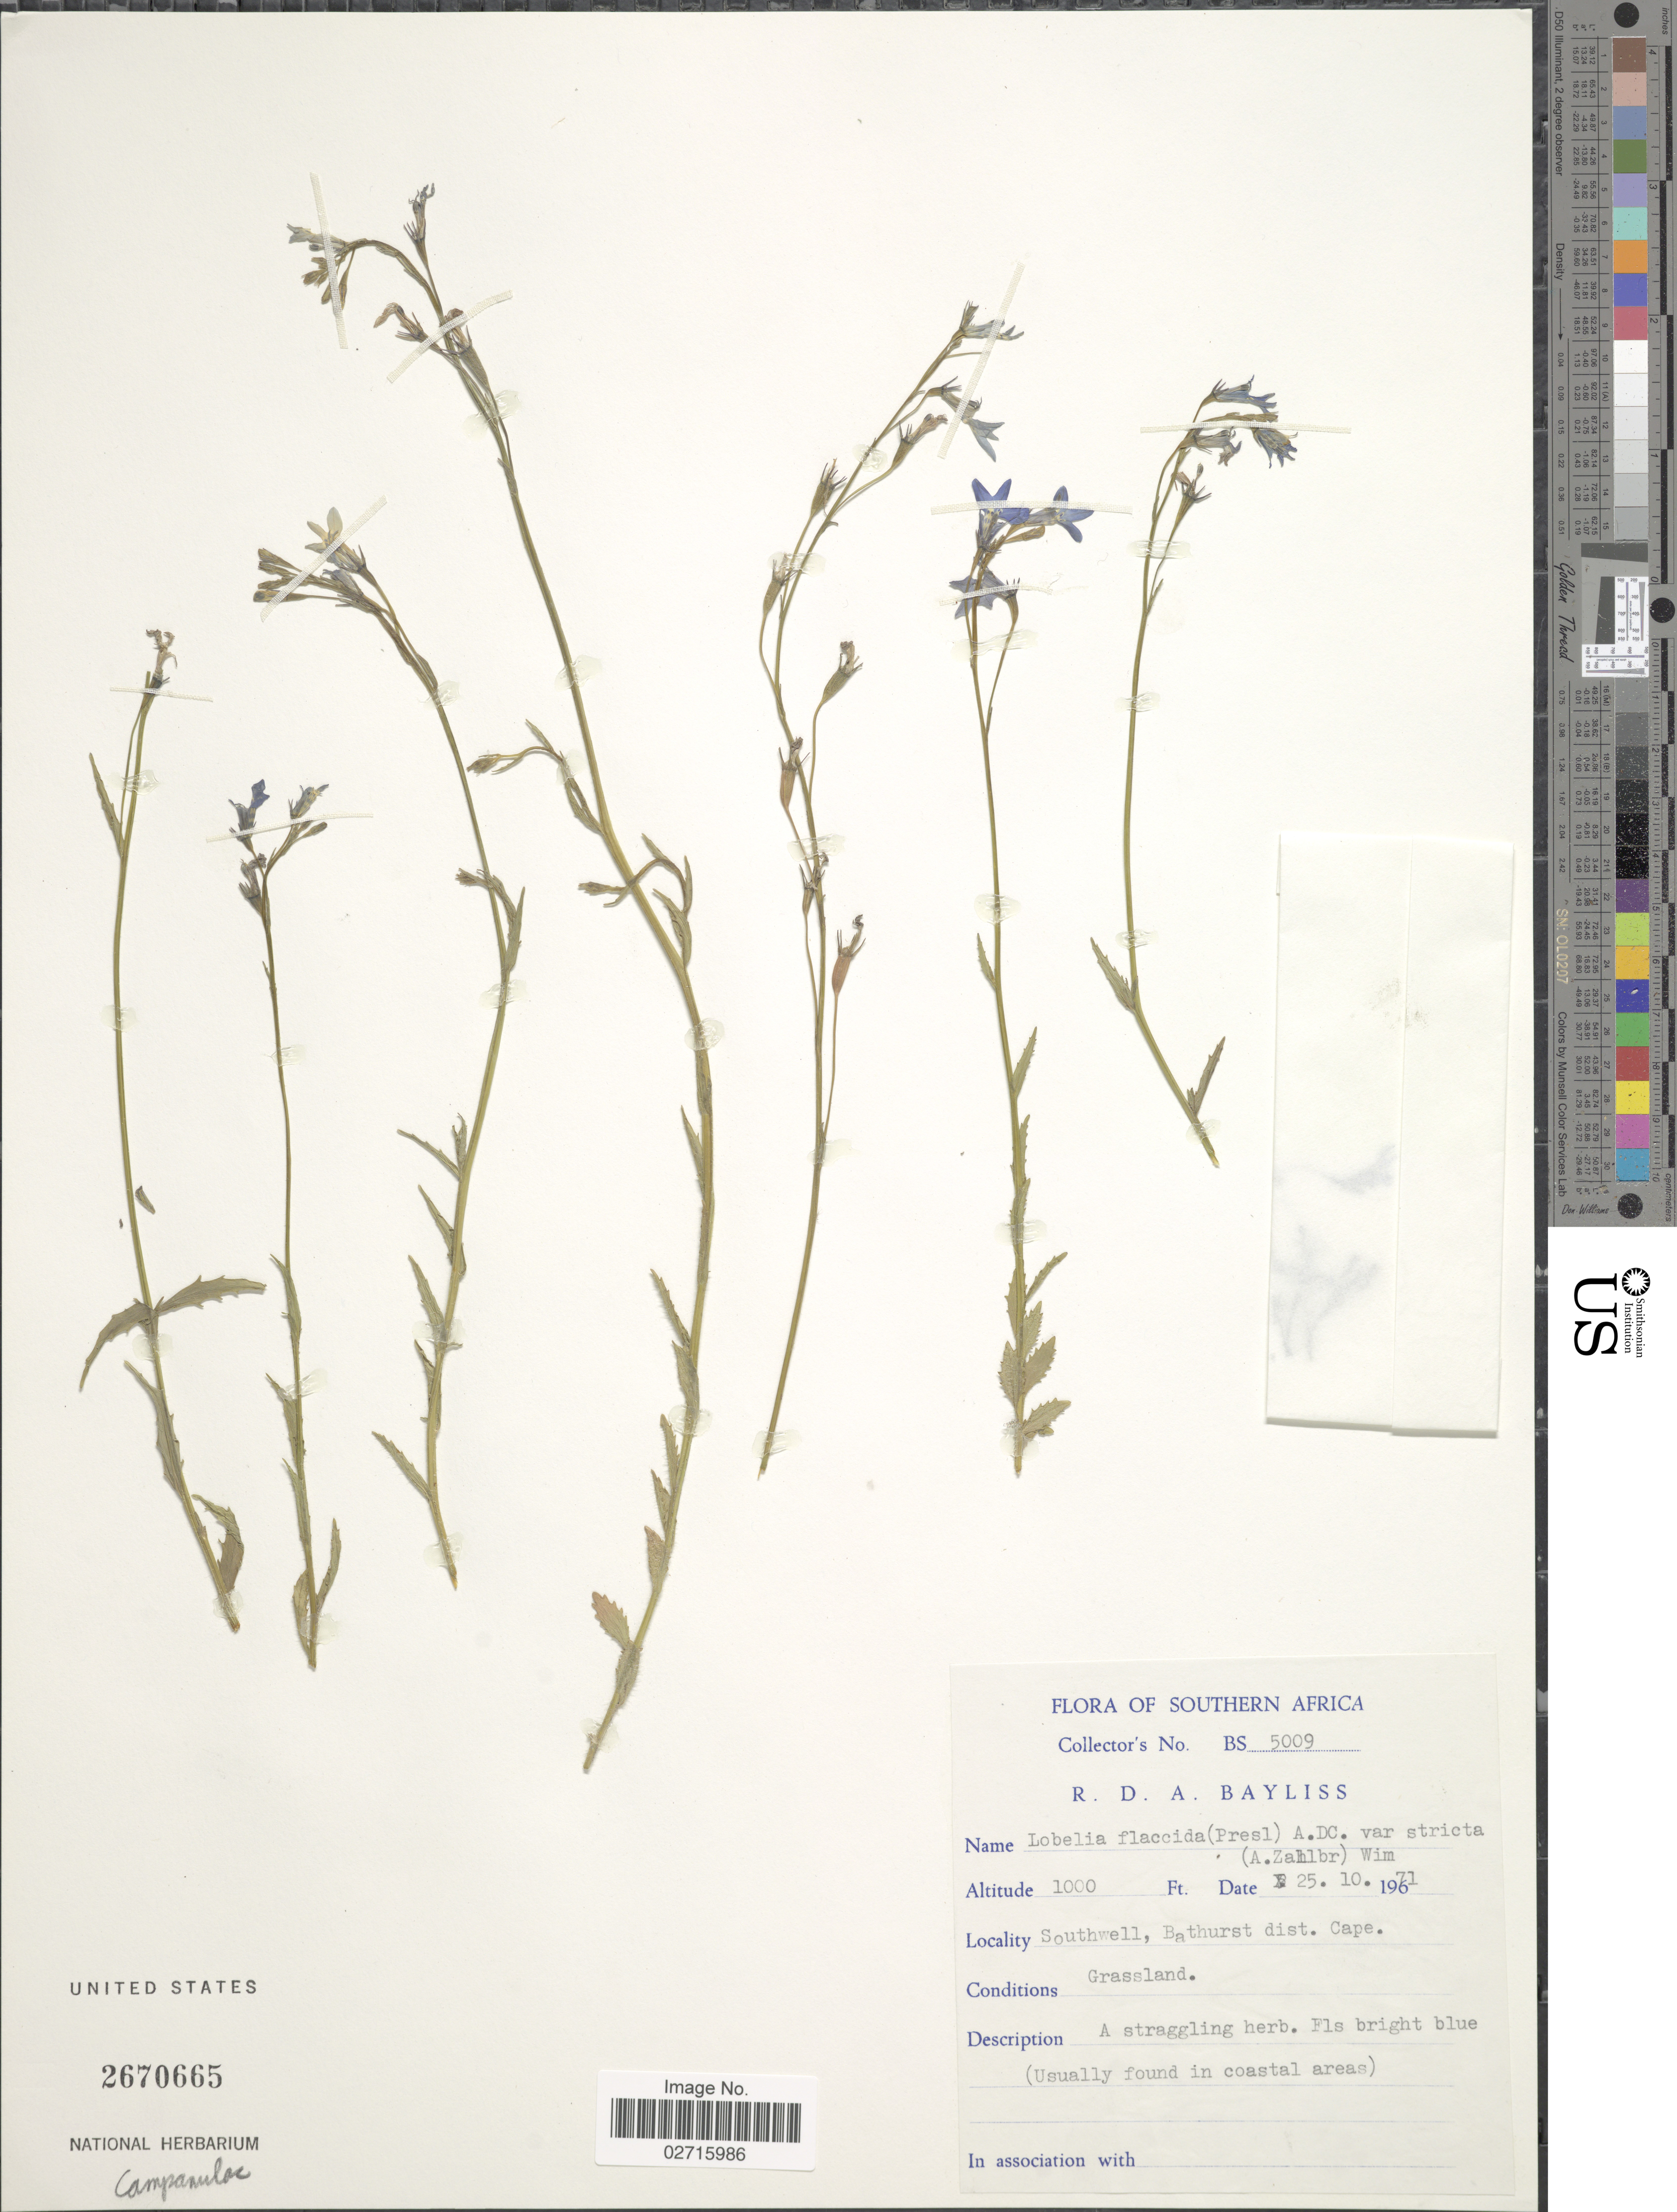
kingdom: Plantae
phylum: Tracheophyta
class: Magnoliopsida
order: Asterales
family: Campanulaceae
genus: Lobelia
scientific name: Lobelia flaccida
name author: (C. Presl) A. DC.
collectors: R. Bayliss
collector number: BS 5009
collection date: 1971-10-25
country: South Africa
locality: Southwell, Bathurst dist. Cape.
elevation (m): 305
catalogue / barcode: US 2670665